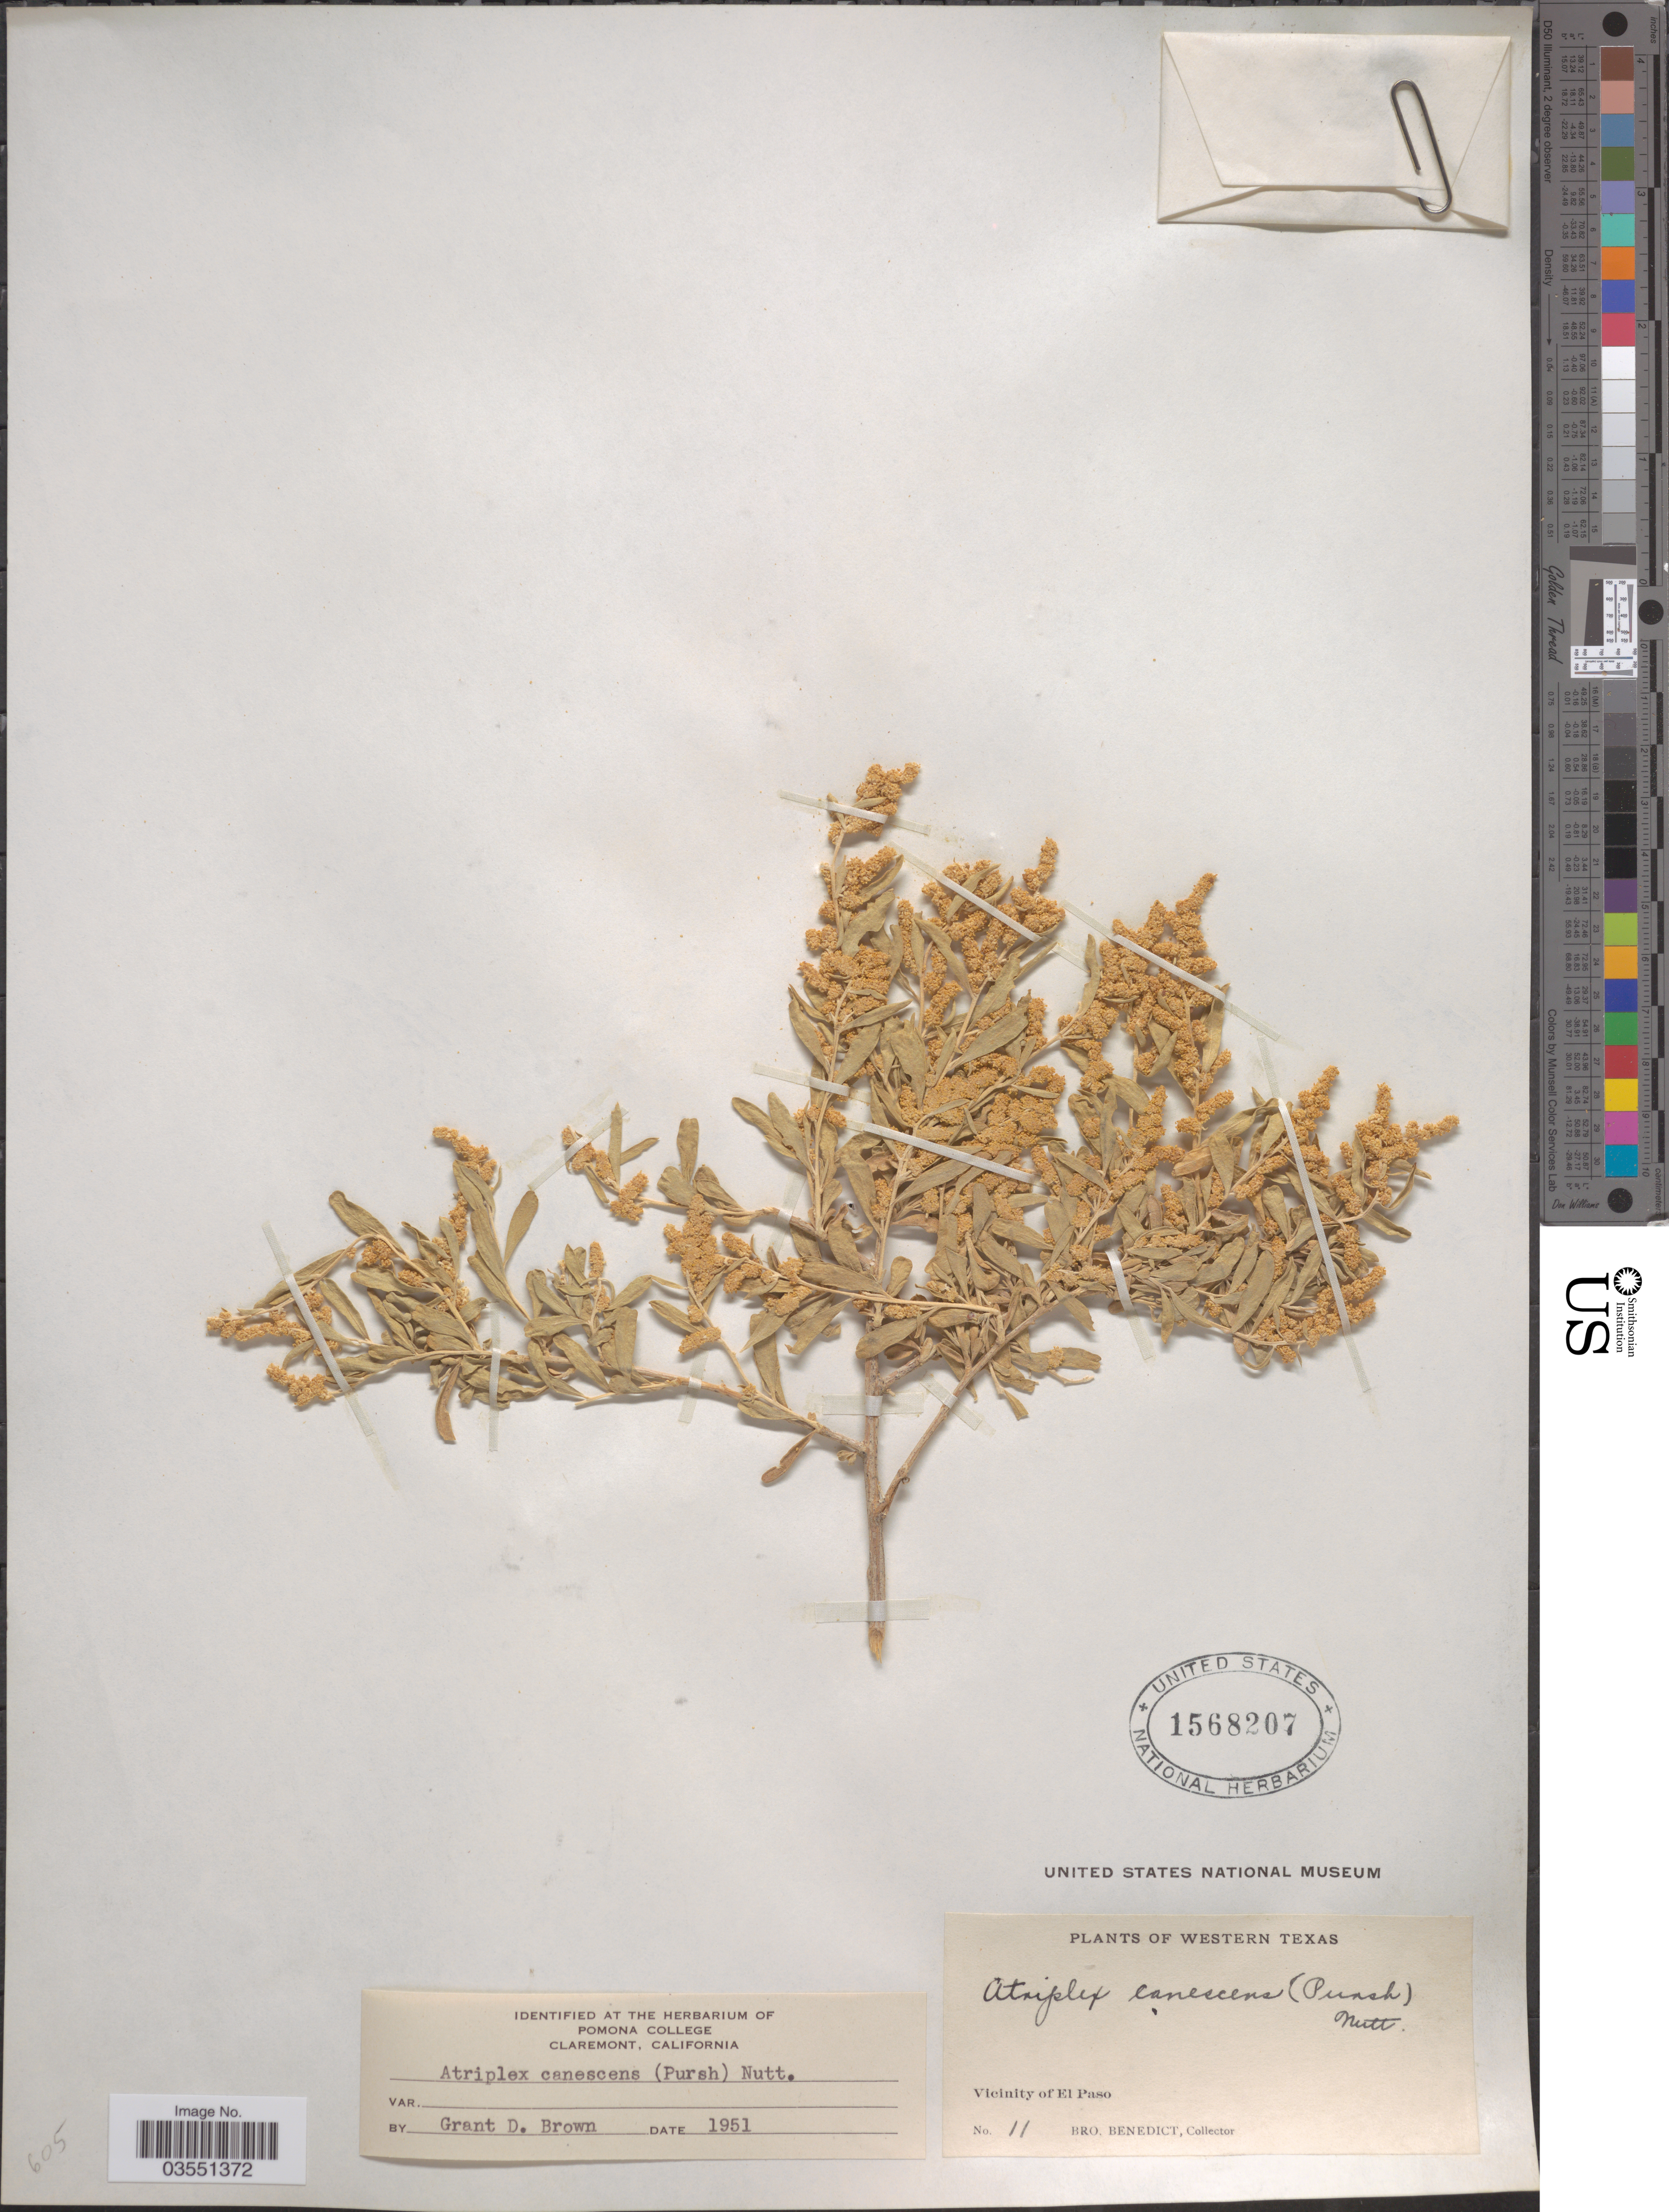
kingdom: Plantae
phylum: Tracheophyta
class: Magnoliopsida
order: Caryophyllales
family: Amaranthaceae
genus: Atriplex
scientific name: Atriplex canescens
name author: (Pursh) Nutt.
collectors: Bro. Benedict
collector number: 11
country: United States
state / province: Texas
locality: Western Texas. Vicinity of El Paso.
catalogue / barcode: US 1568207